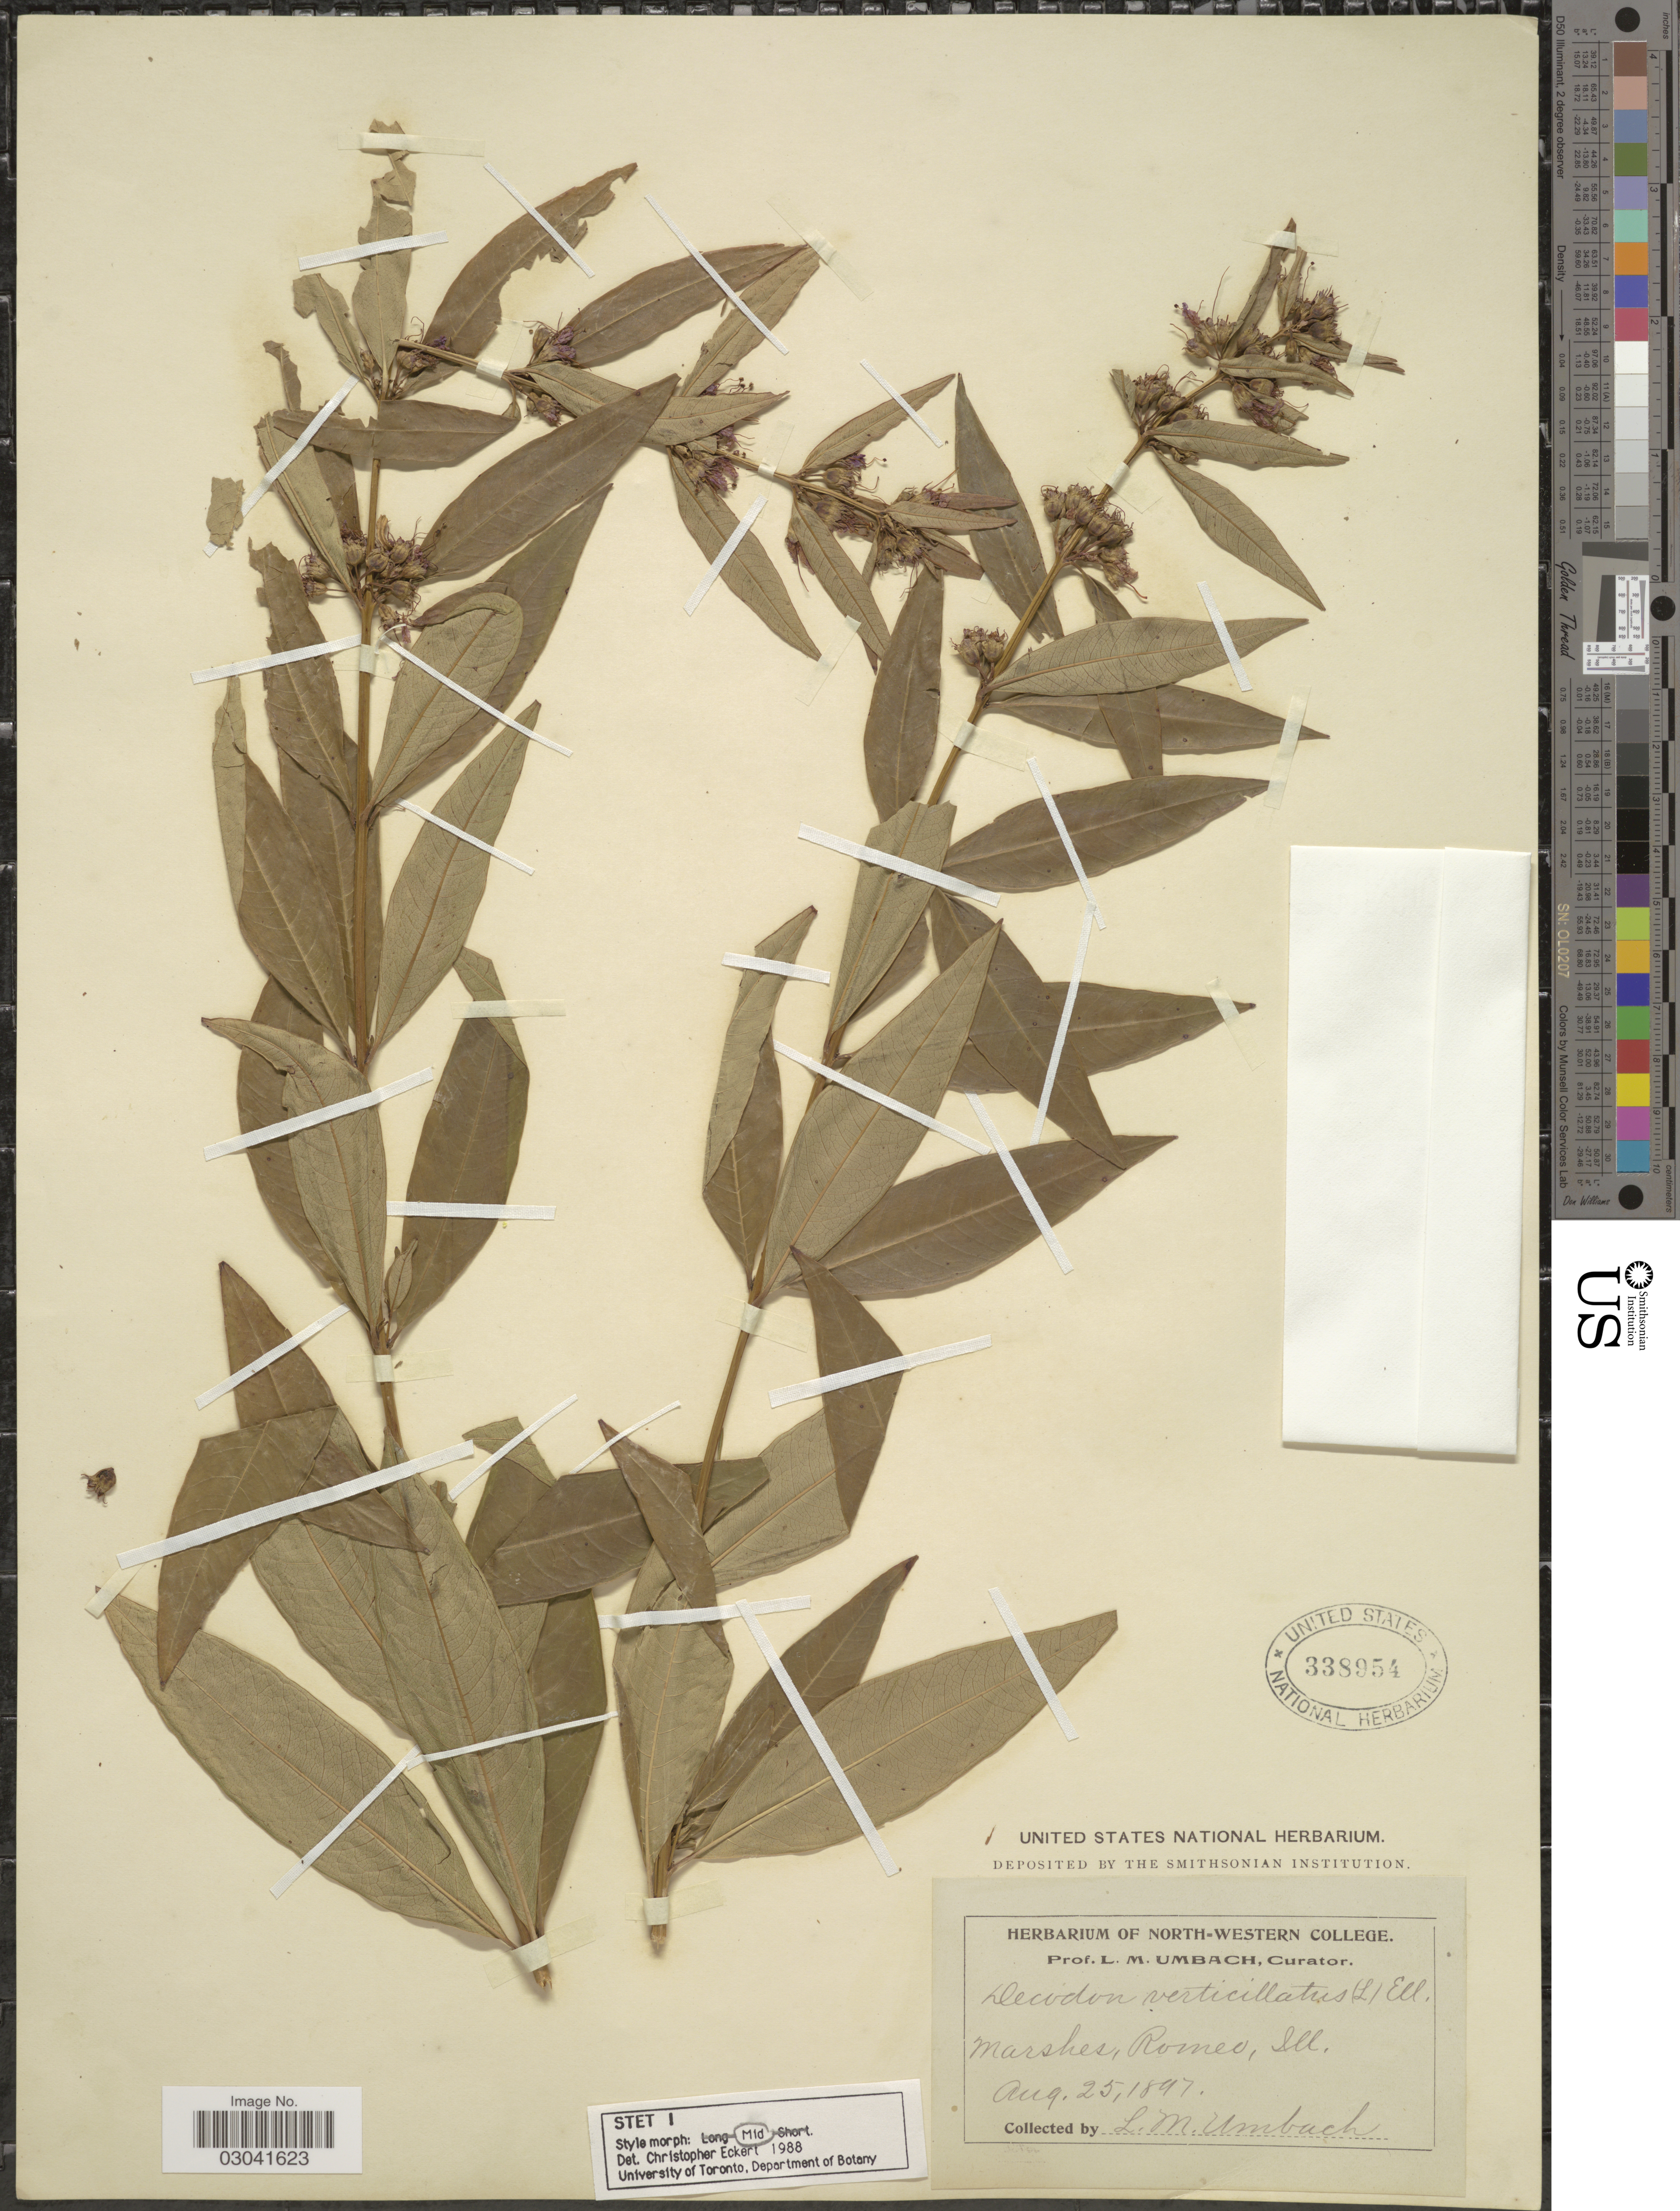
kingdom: Plantae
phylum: Tracheophyta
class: Magnoliopsida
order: Myrtales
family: Lythraceae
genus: Decodon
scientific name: Decodon verticillatus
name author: (L.) Elliott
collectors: L. M. Umbach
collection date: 1897-08-25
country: United States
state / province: Illinois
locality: Marshes, Romeo.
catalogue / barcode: US 338954